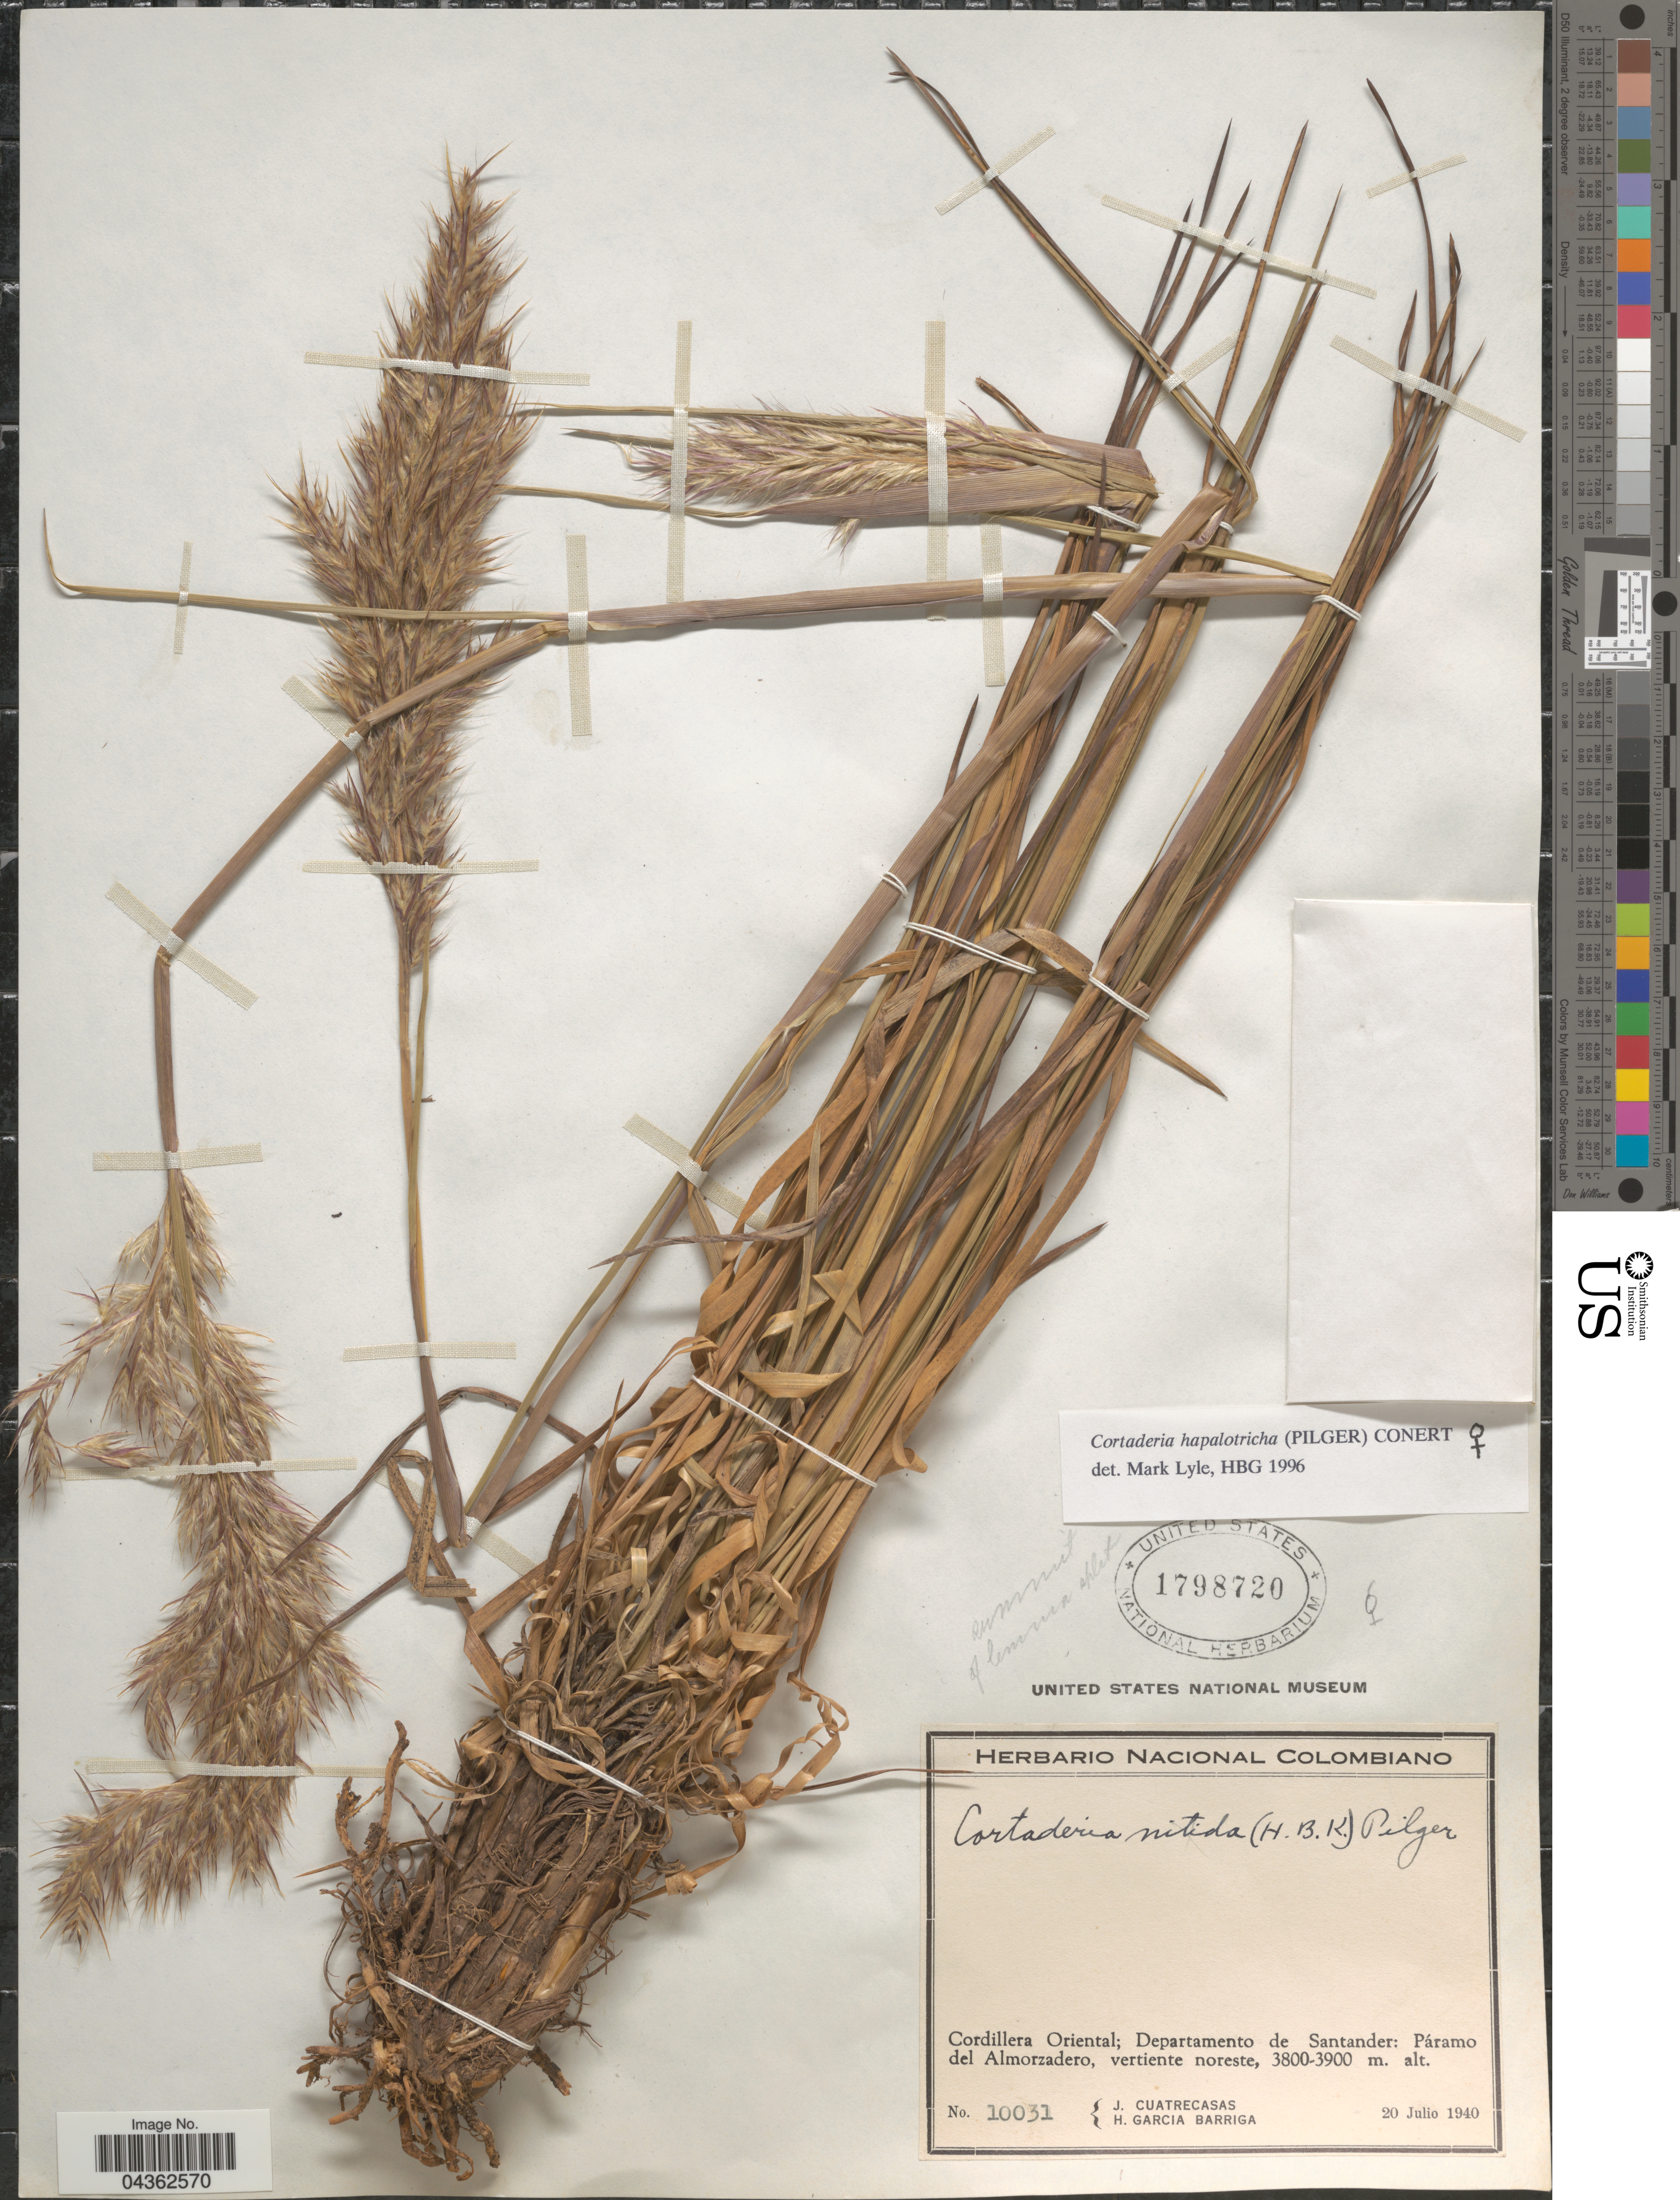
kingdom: Plantae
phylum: Tracheophyta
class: Liliopsida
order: Poales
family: Poaceae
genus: Cortaderia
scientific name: Cortaderia hapalotricha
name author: (Pilg.) Conert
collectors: J. Cuatrecasas & H. García Barriga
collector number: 10031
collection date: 1940-07-20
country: Colombia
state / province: Santander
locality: Cordillera Oriental; Departamento de Santander: Páramo del Almorzadero, vertiente noreste.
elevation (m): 3800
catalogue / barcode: US 1798720